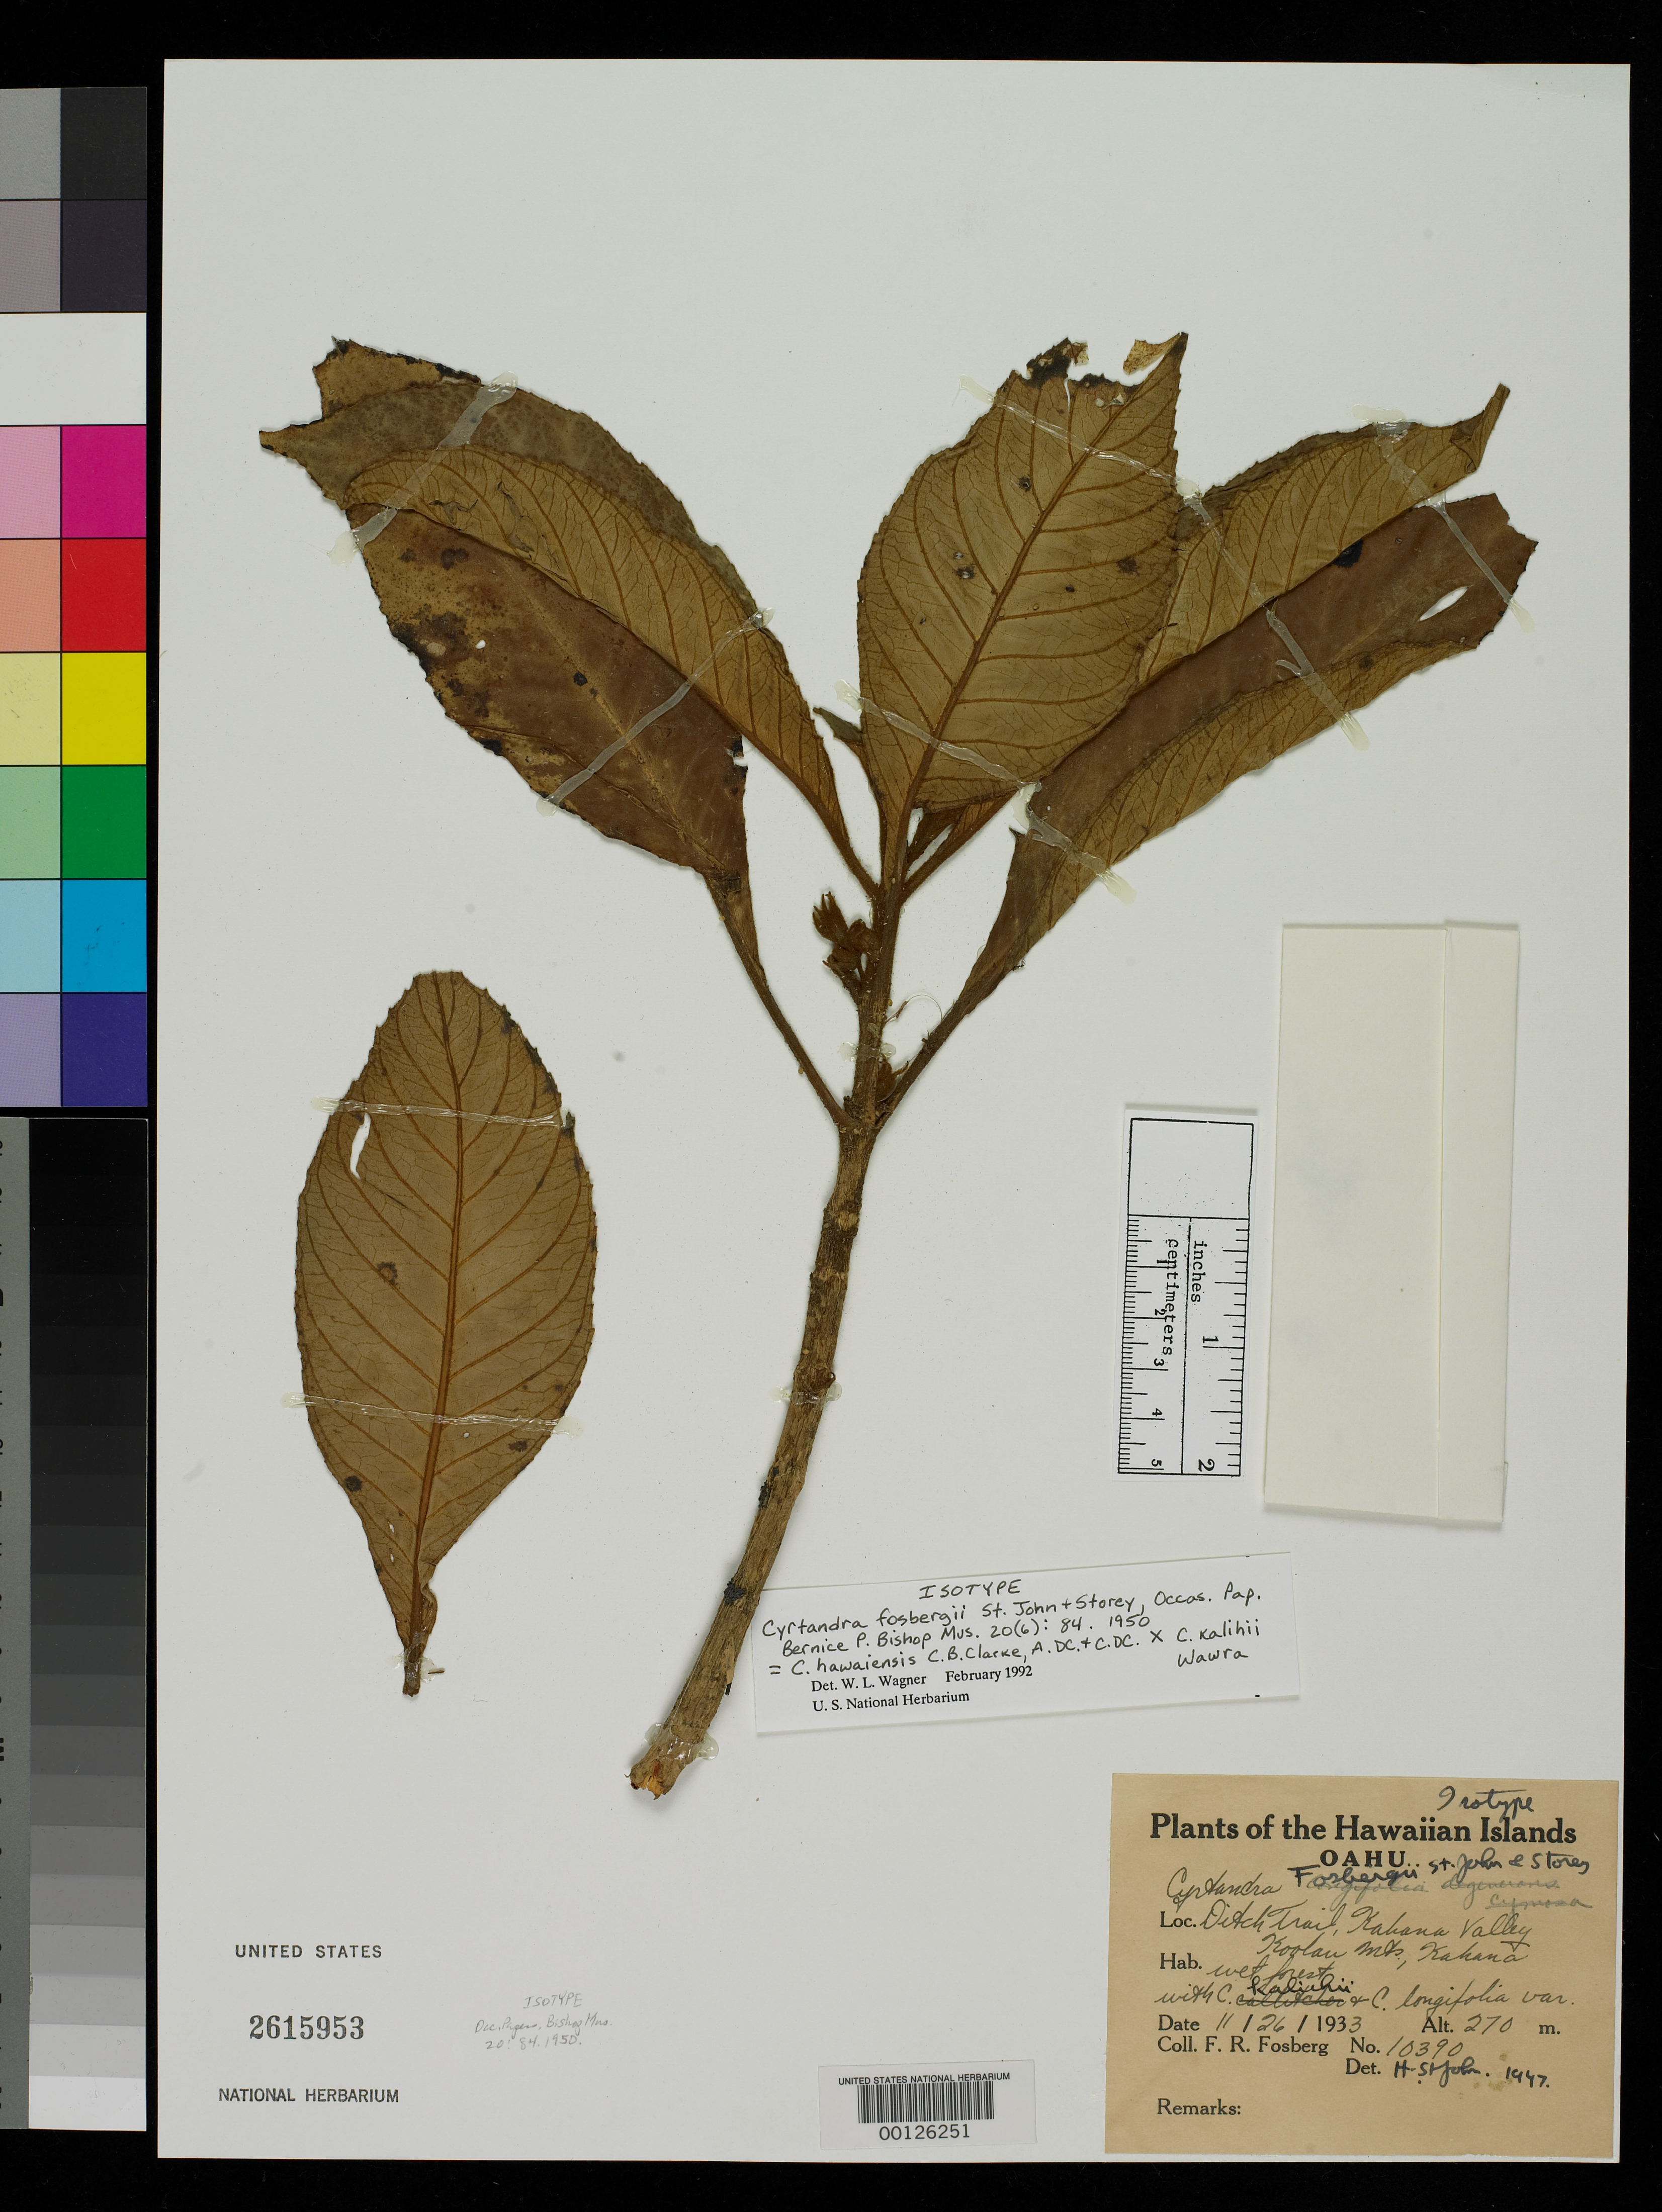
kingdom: Plantae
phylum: Tracheophyta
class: Magnoliopsida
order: Lamiales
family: Gesneriaceae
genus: Cyrtandra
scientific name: Cyrtandra fosbergii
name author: H. St. John & Storey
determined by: Wagner, W. L., (BOT), Smithsonian Institution - National Museum of Natural History (UNITED STATES)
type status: Isotype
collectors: F. R. Fosberg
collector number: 10390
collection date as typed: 26 Nov 1933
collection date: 1933-11-26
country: United States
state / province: Hawaii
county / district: Honolulu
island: Oahu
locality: Ditch Trail, Kahana Valley, Koolau Mts., Kahana.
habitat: Wet forest.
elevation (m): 270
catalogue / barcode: US 2615953